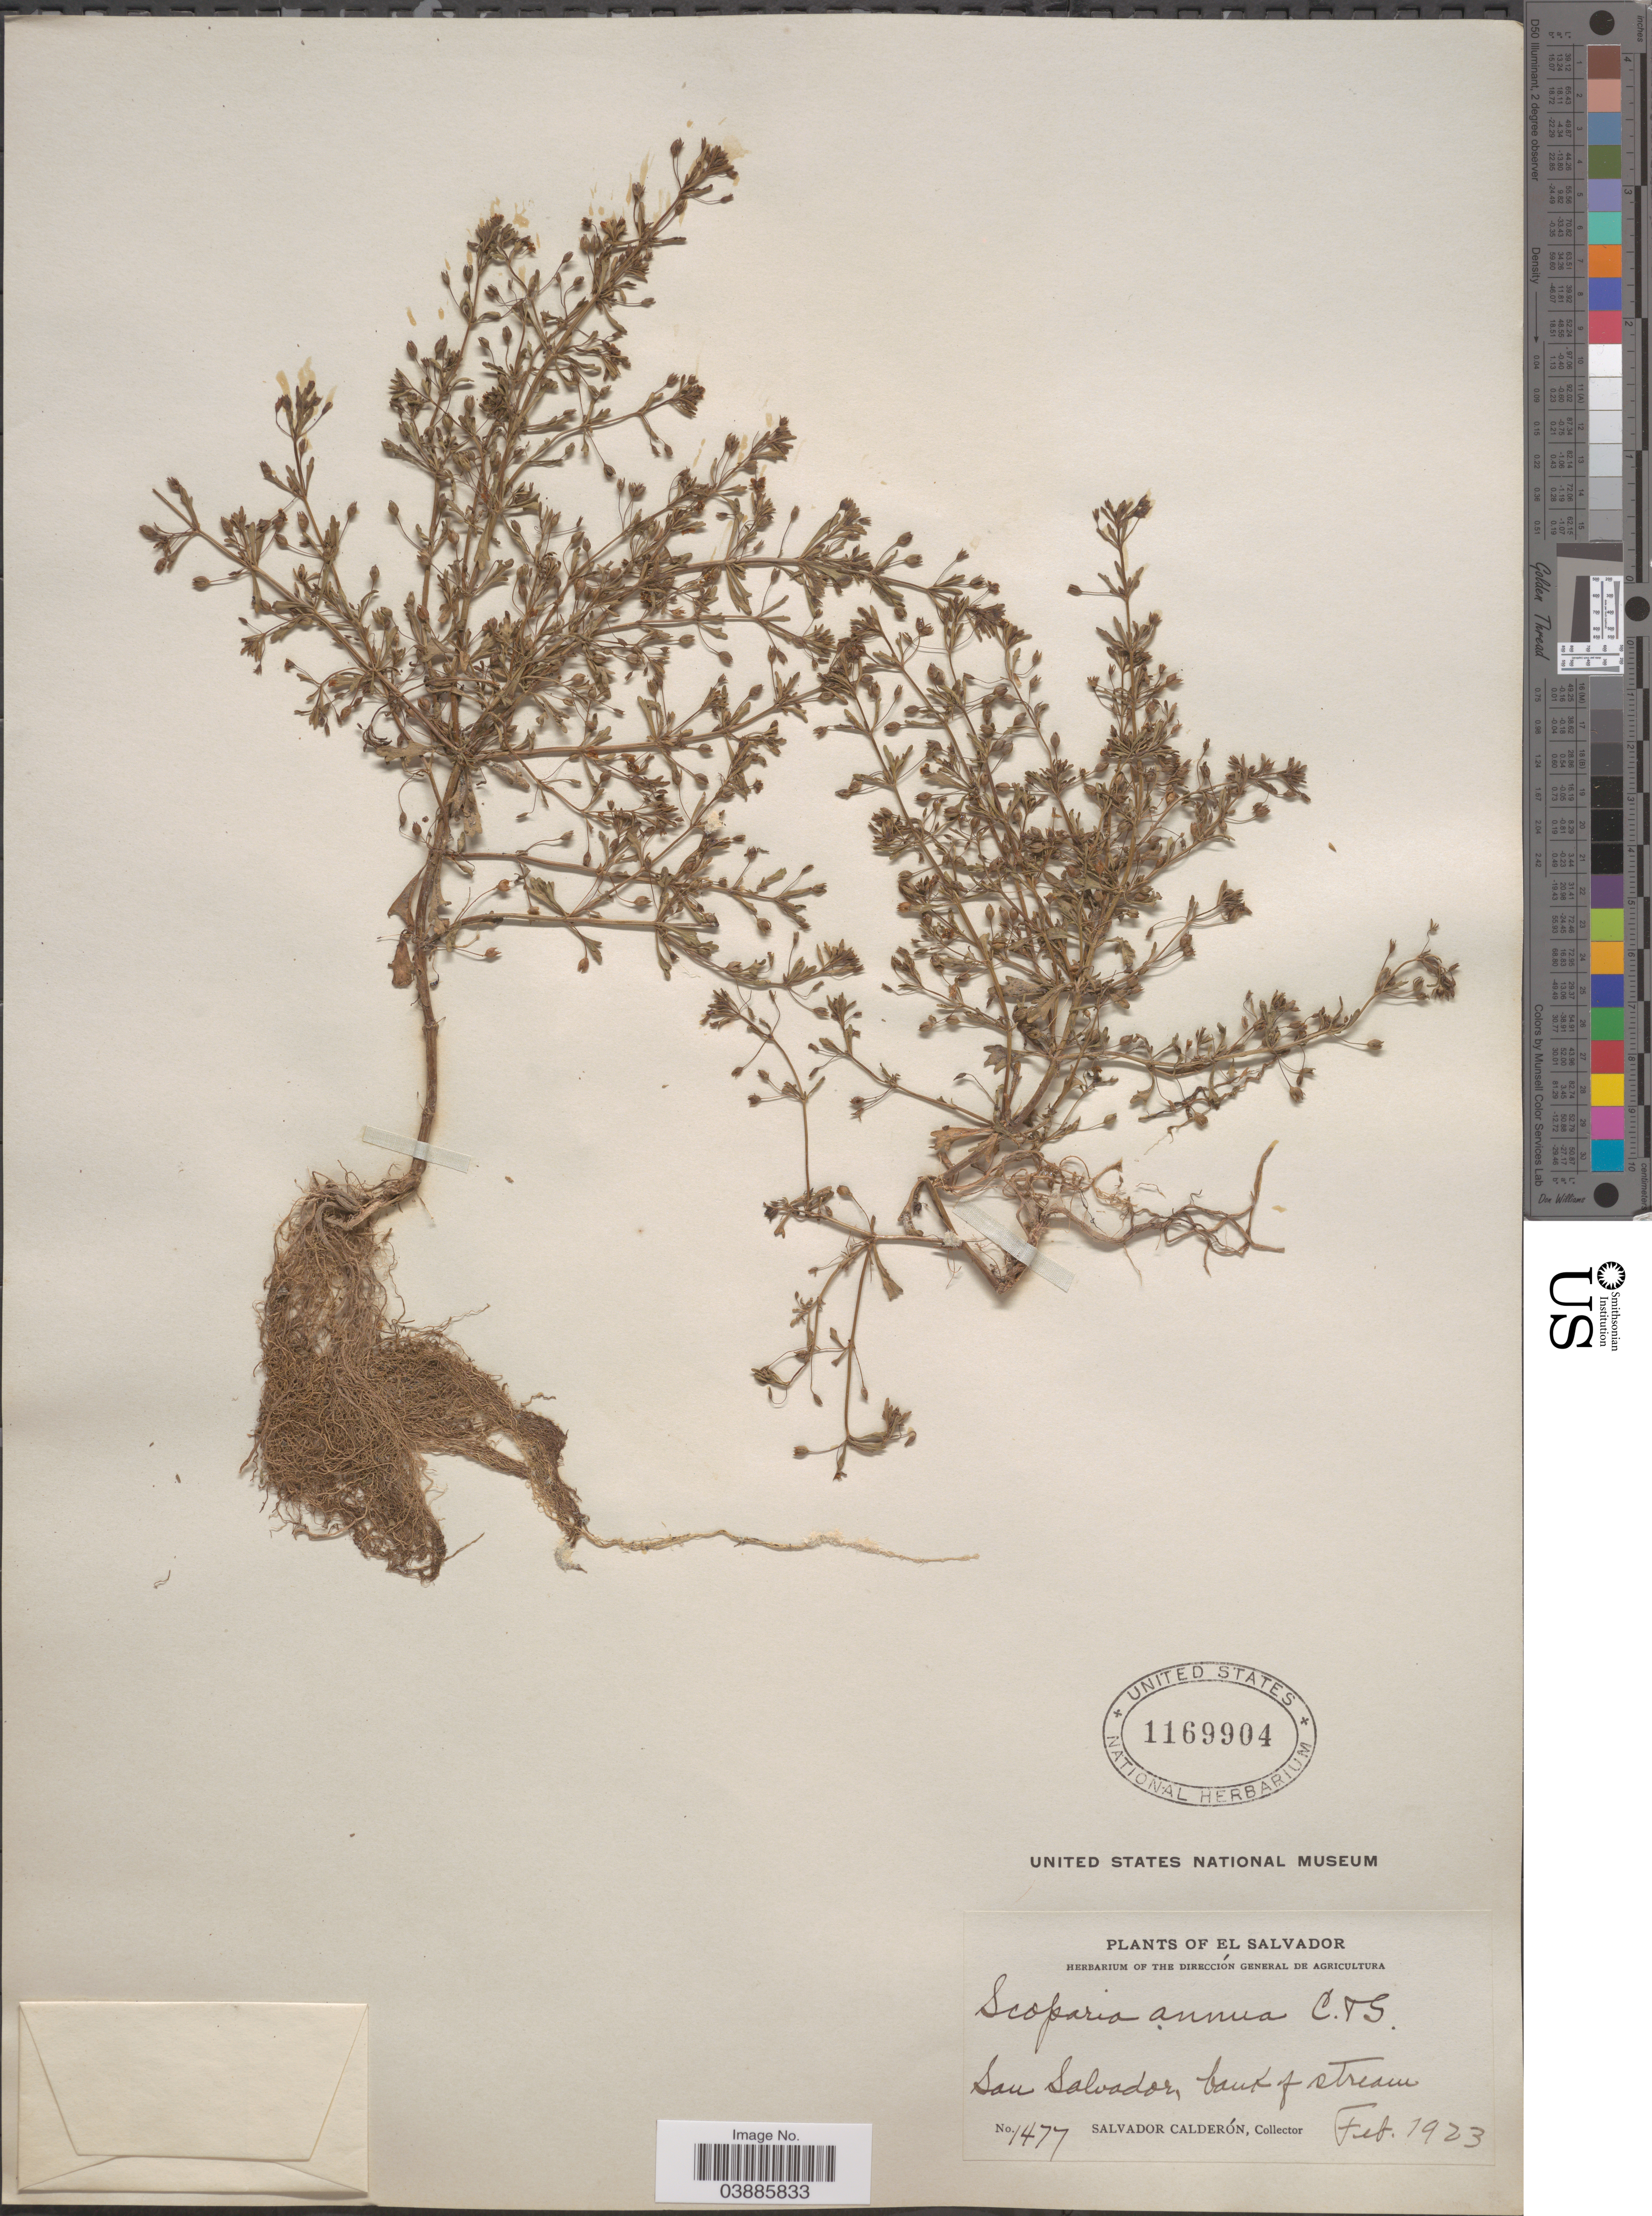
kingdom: Plantae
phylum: Tracheophyta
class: Magnoliopsida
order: Lamiales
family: Plantaginaceae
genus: Scoparia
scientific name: Scoparia annua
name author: Cham. ex Schltdl.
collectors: S. Calderón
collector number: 1477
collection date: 1923-02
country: El Salvador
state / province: San Salvador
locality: San Salvador, bank of stream.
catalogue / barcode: US 1169904